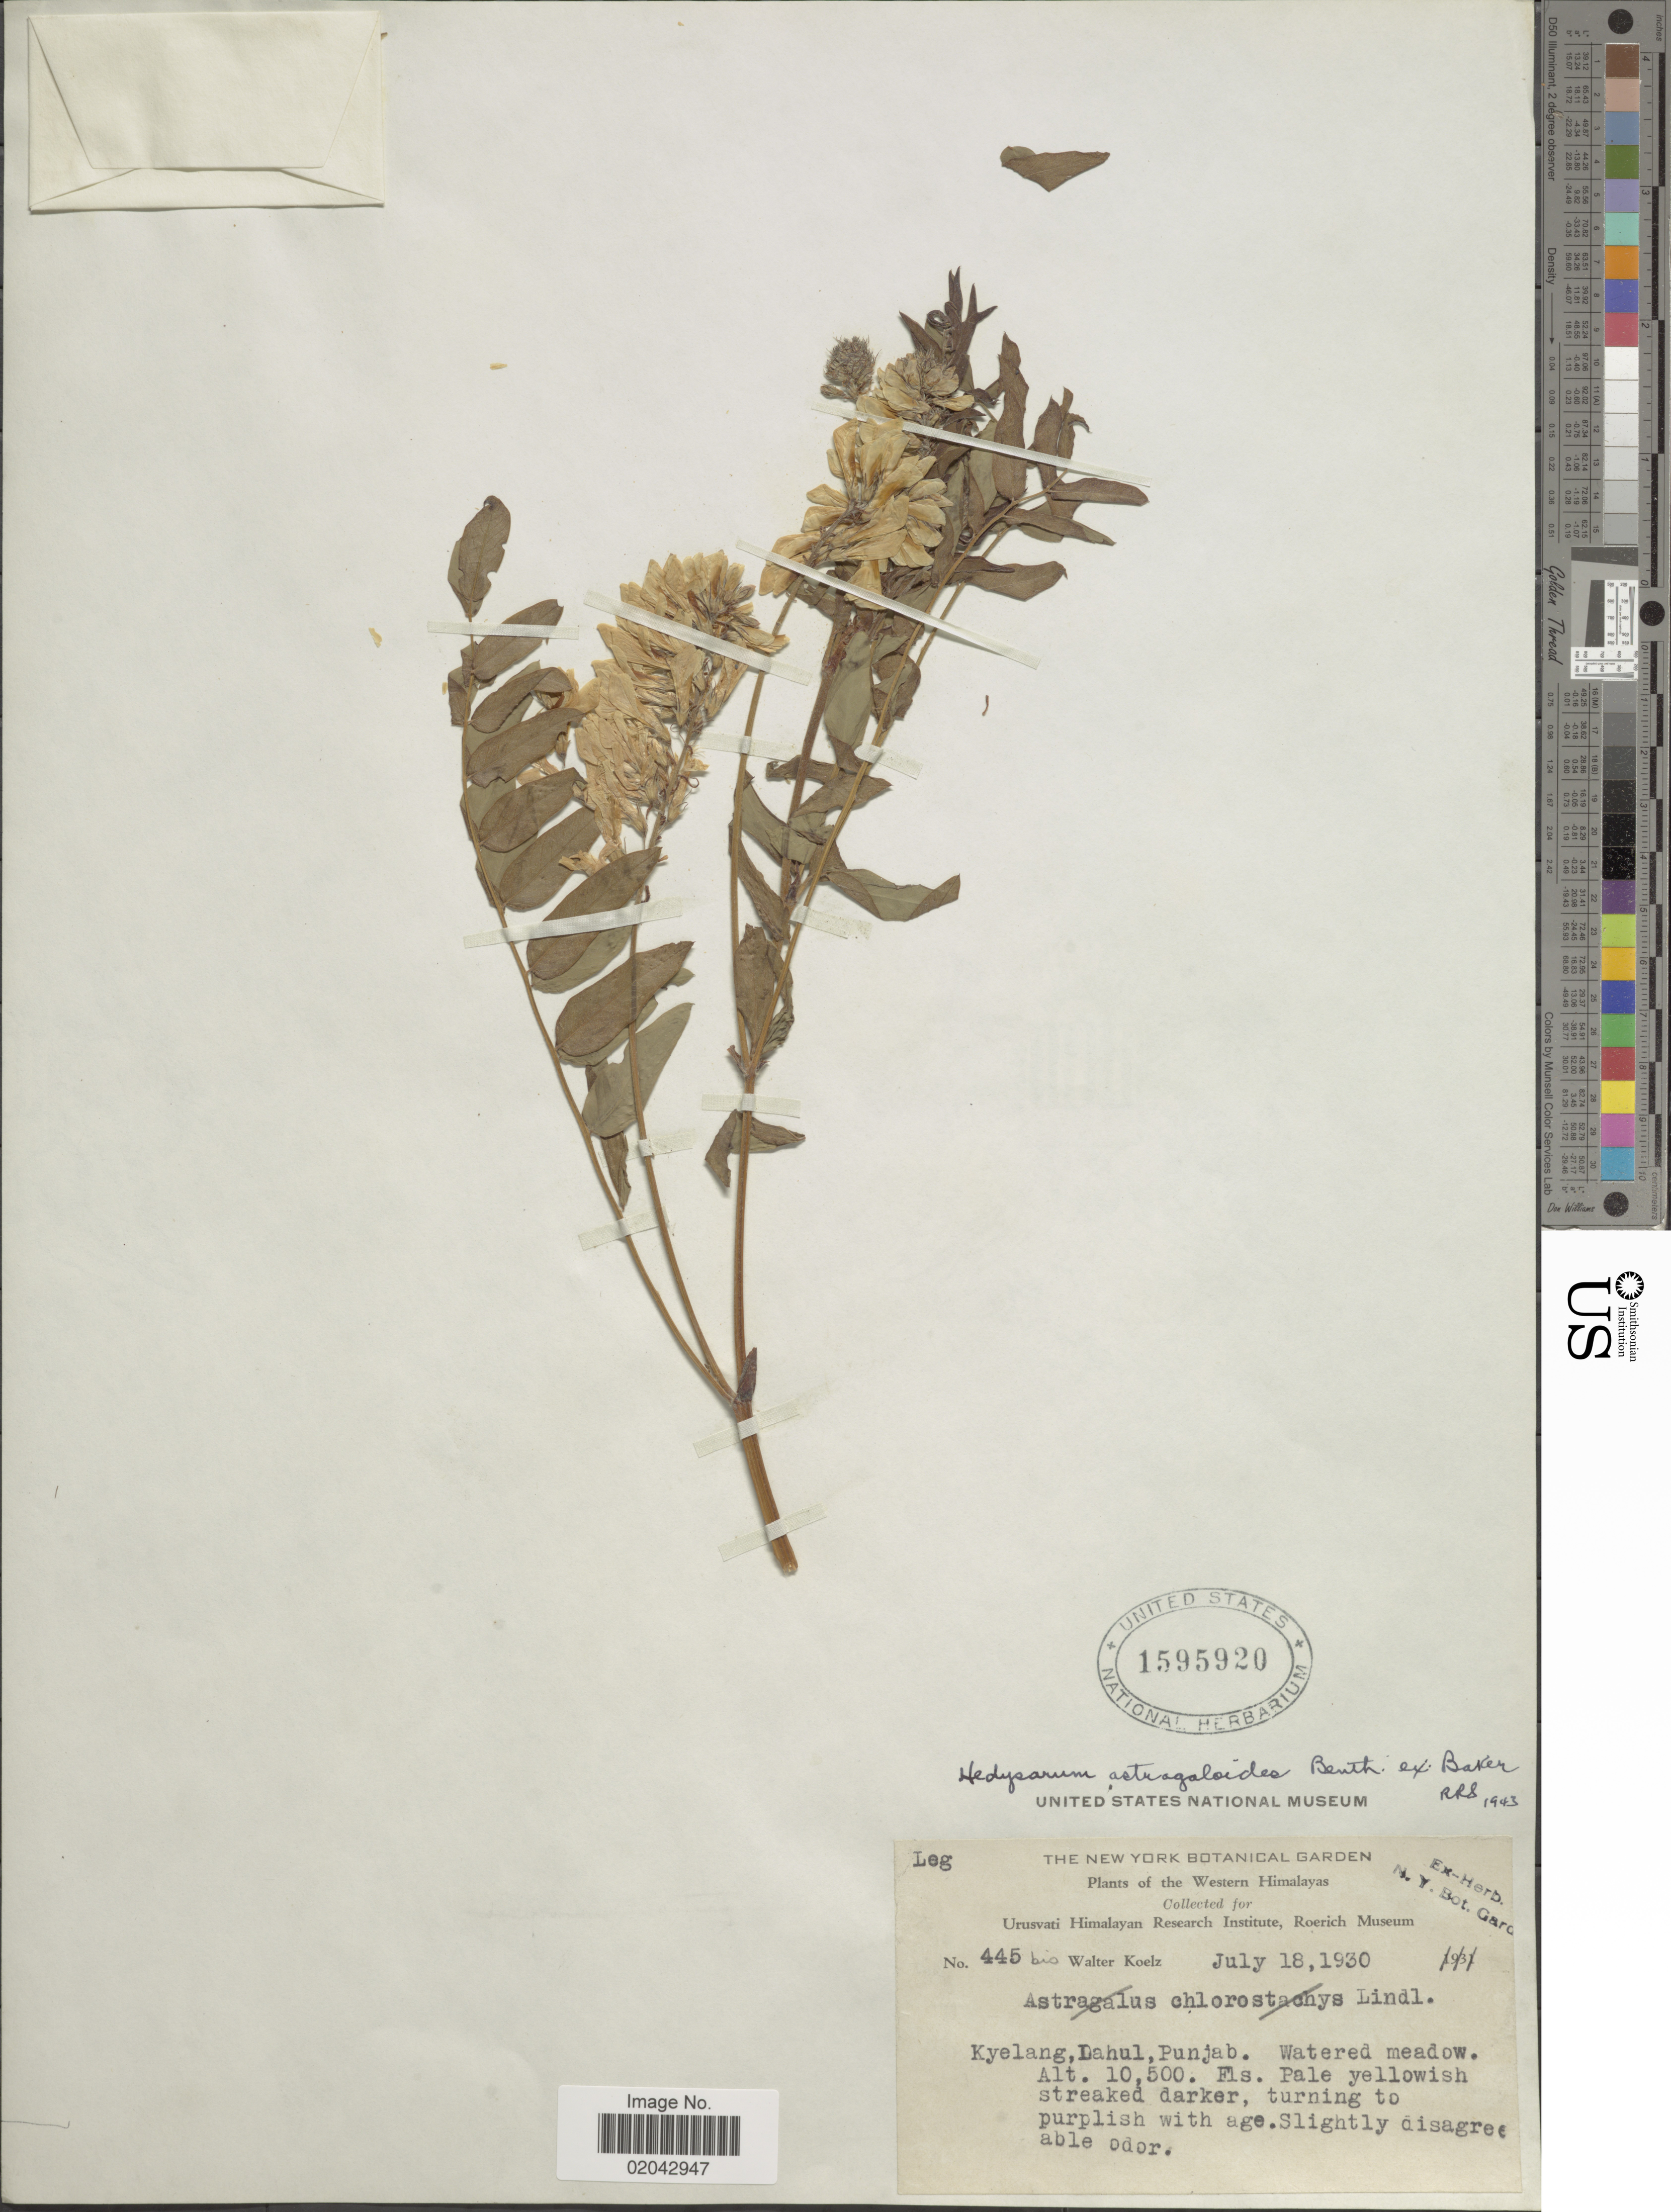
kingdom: Plantae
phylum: Tracheophyta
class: Magnoliopsida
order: Fabales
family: Fabaceae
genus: Hedysarum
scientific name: Hedysarum astragaloides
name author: Benth.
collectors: W. N. Koelz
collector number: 445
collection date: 1930-07-18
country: India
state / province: Punjab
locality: Western Himalaya, Kyelang, Dahul, Punjab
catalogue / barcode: US 1595920